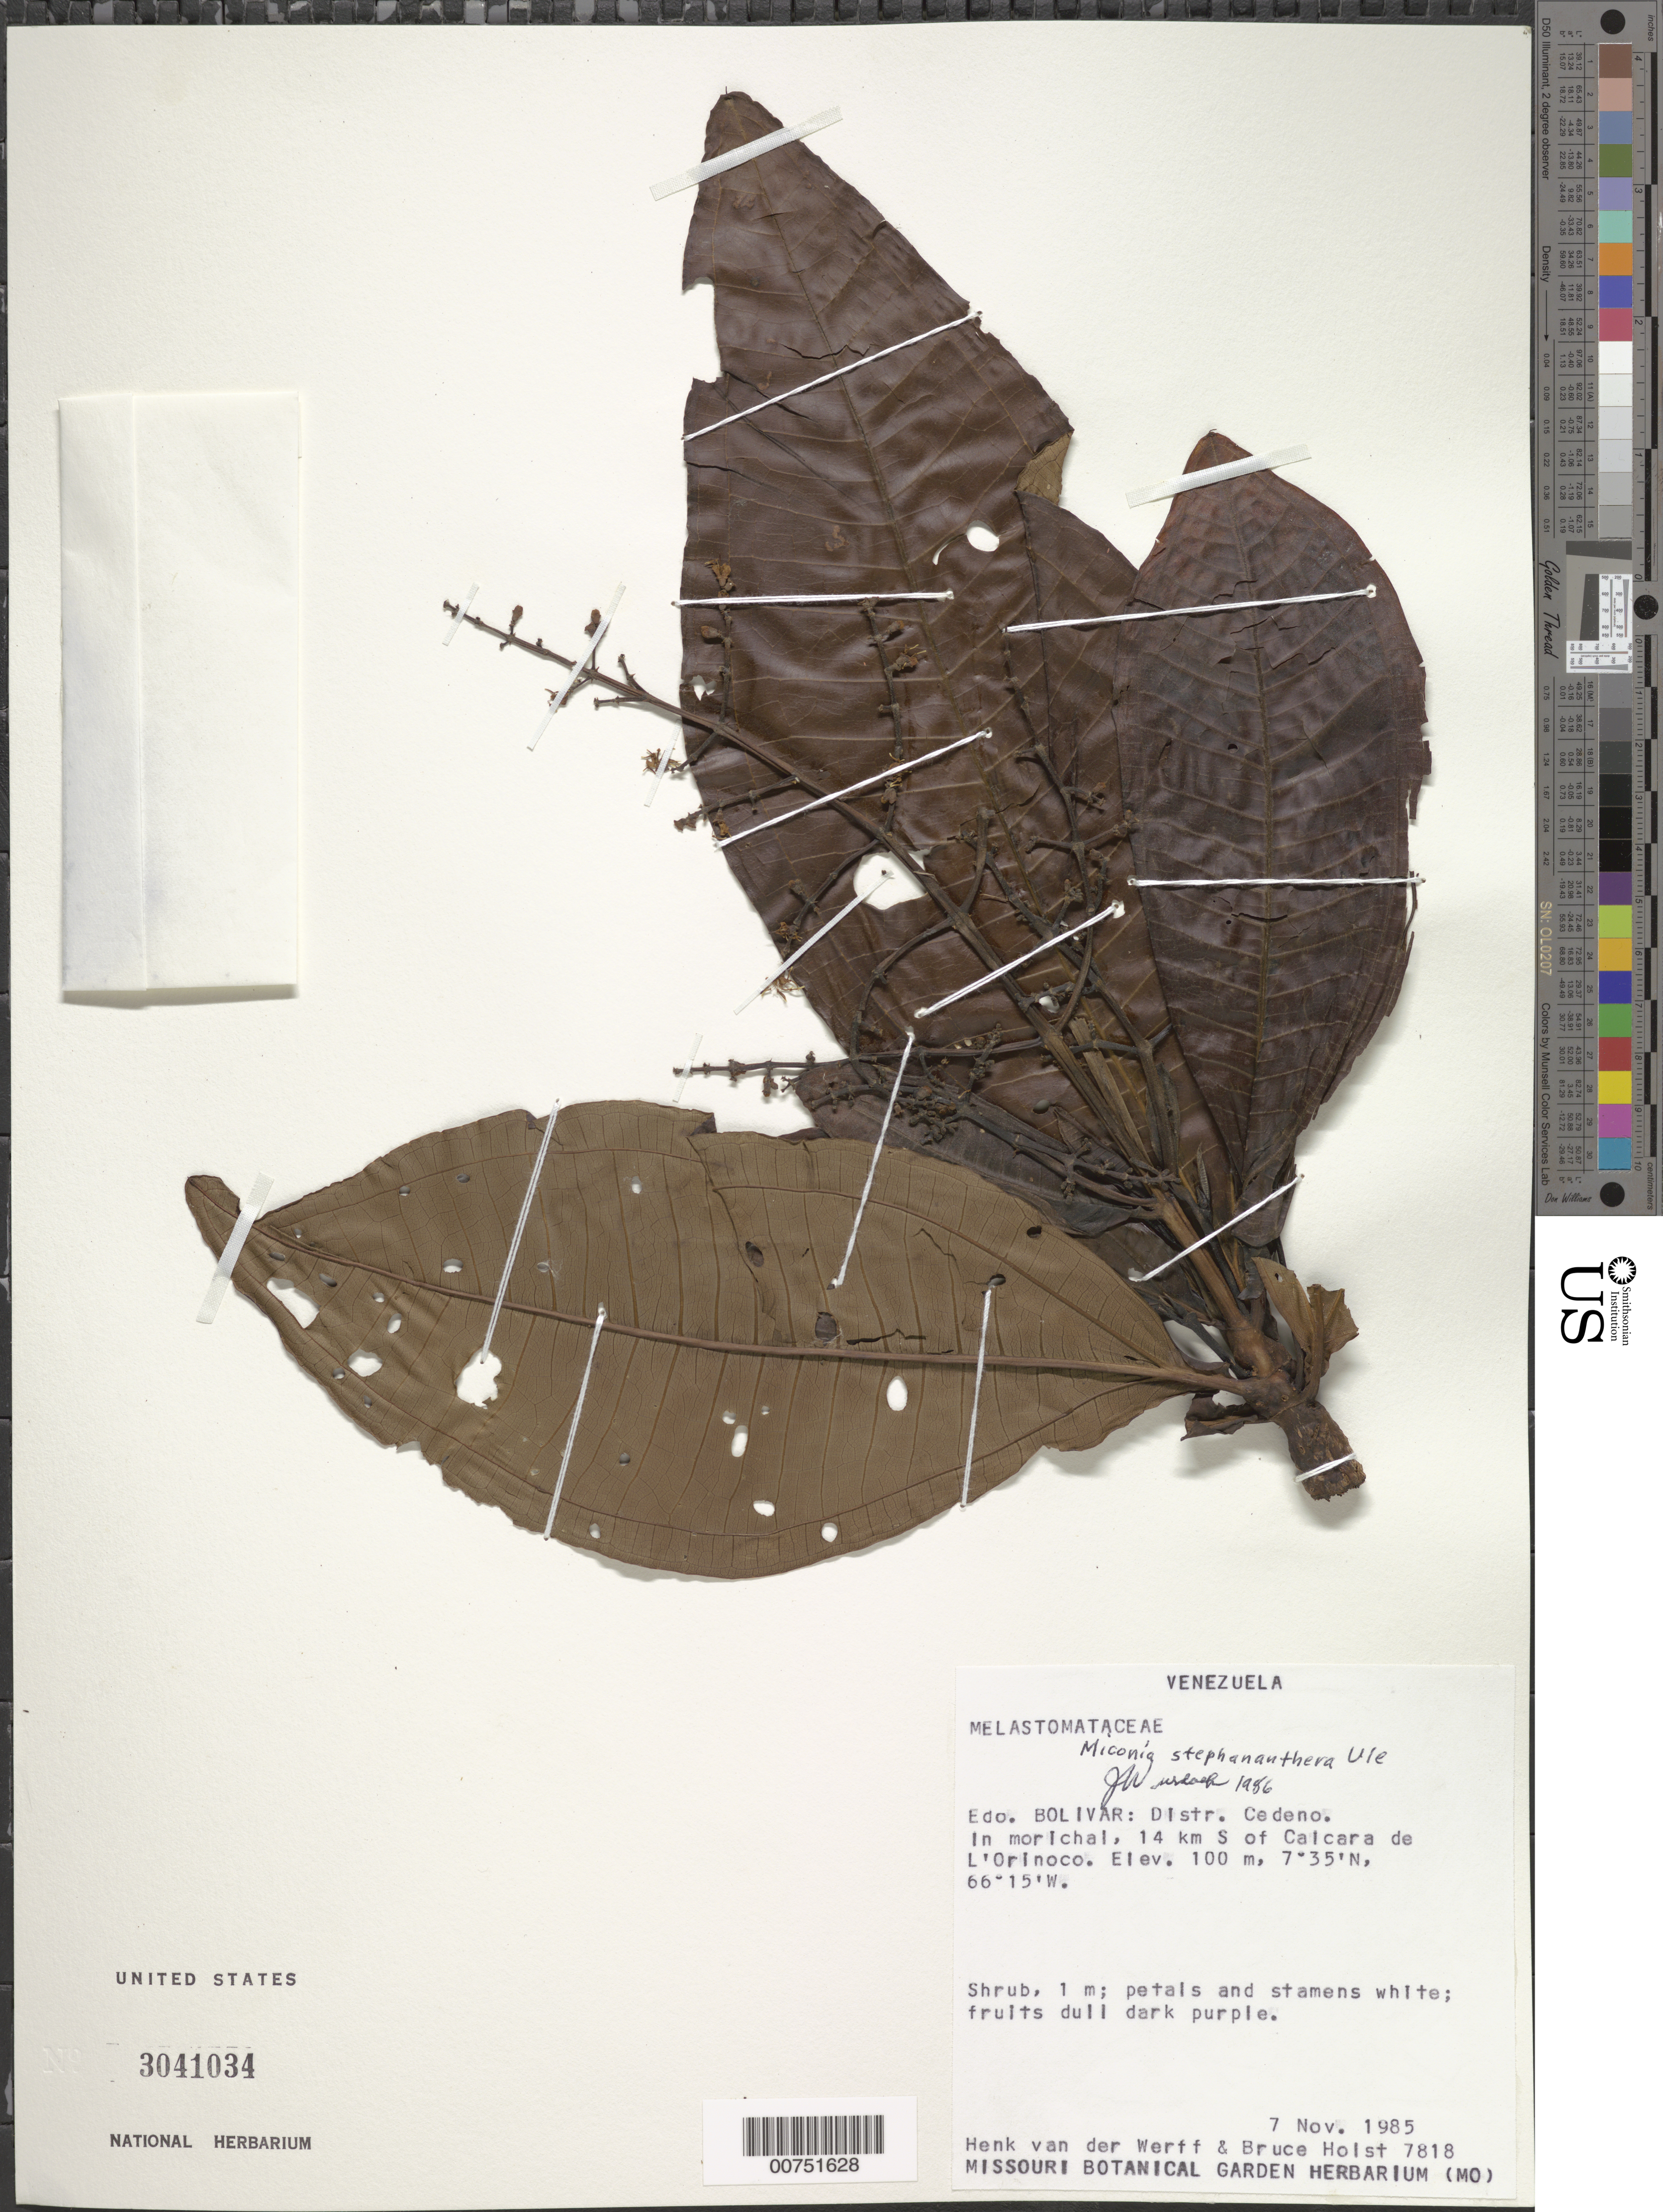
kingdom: Plantae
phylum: Tracheophyta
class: Magnoliopsida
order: Myrtales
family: Melastomataceae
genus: Miconia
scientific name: Miconia stephananthera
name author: Ule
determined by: Wurdack, John J., (US), US (UNITED STATES)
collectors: H. van der Werff & B. Holst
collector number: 7818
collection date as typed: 7-Nov-85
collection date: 1985-11-07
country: Venezuela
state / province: Bolívar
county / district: Cedeño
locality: Calcara de l'Orinoco, 14 km S of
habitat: Morichal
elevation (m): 100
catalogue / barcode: US 3041034